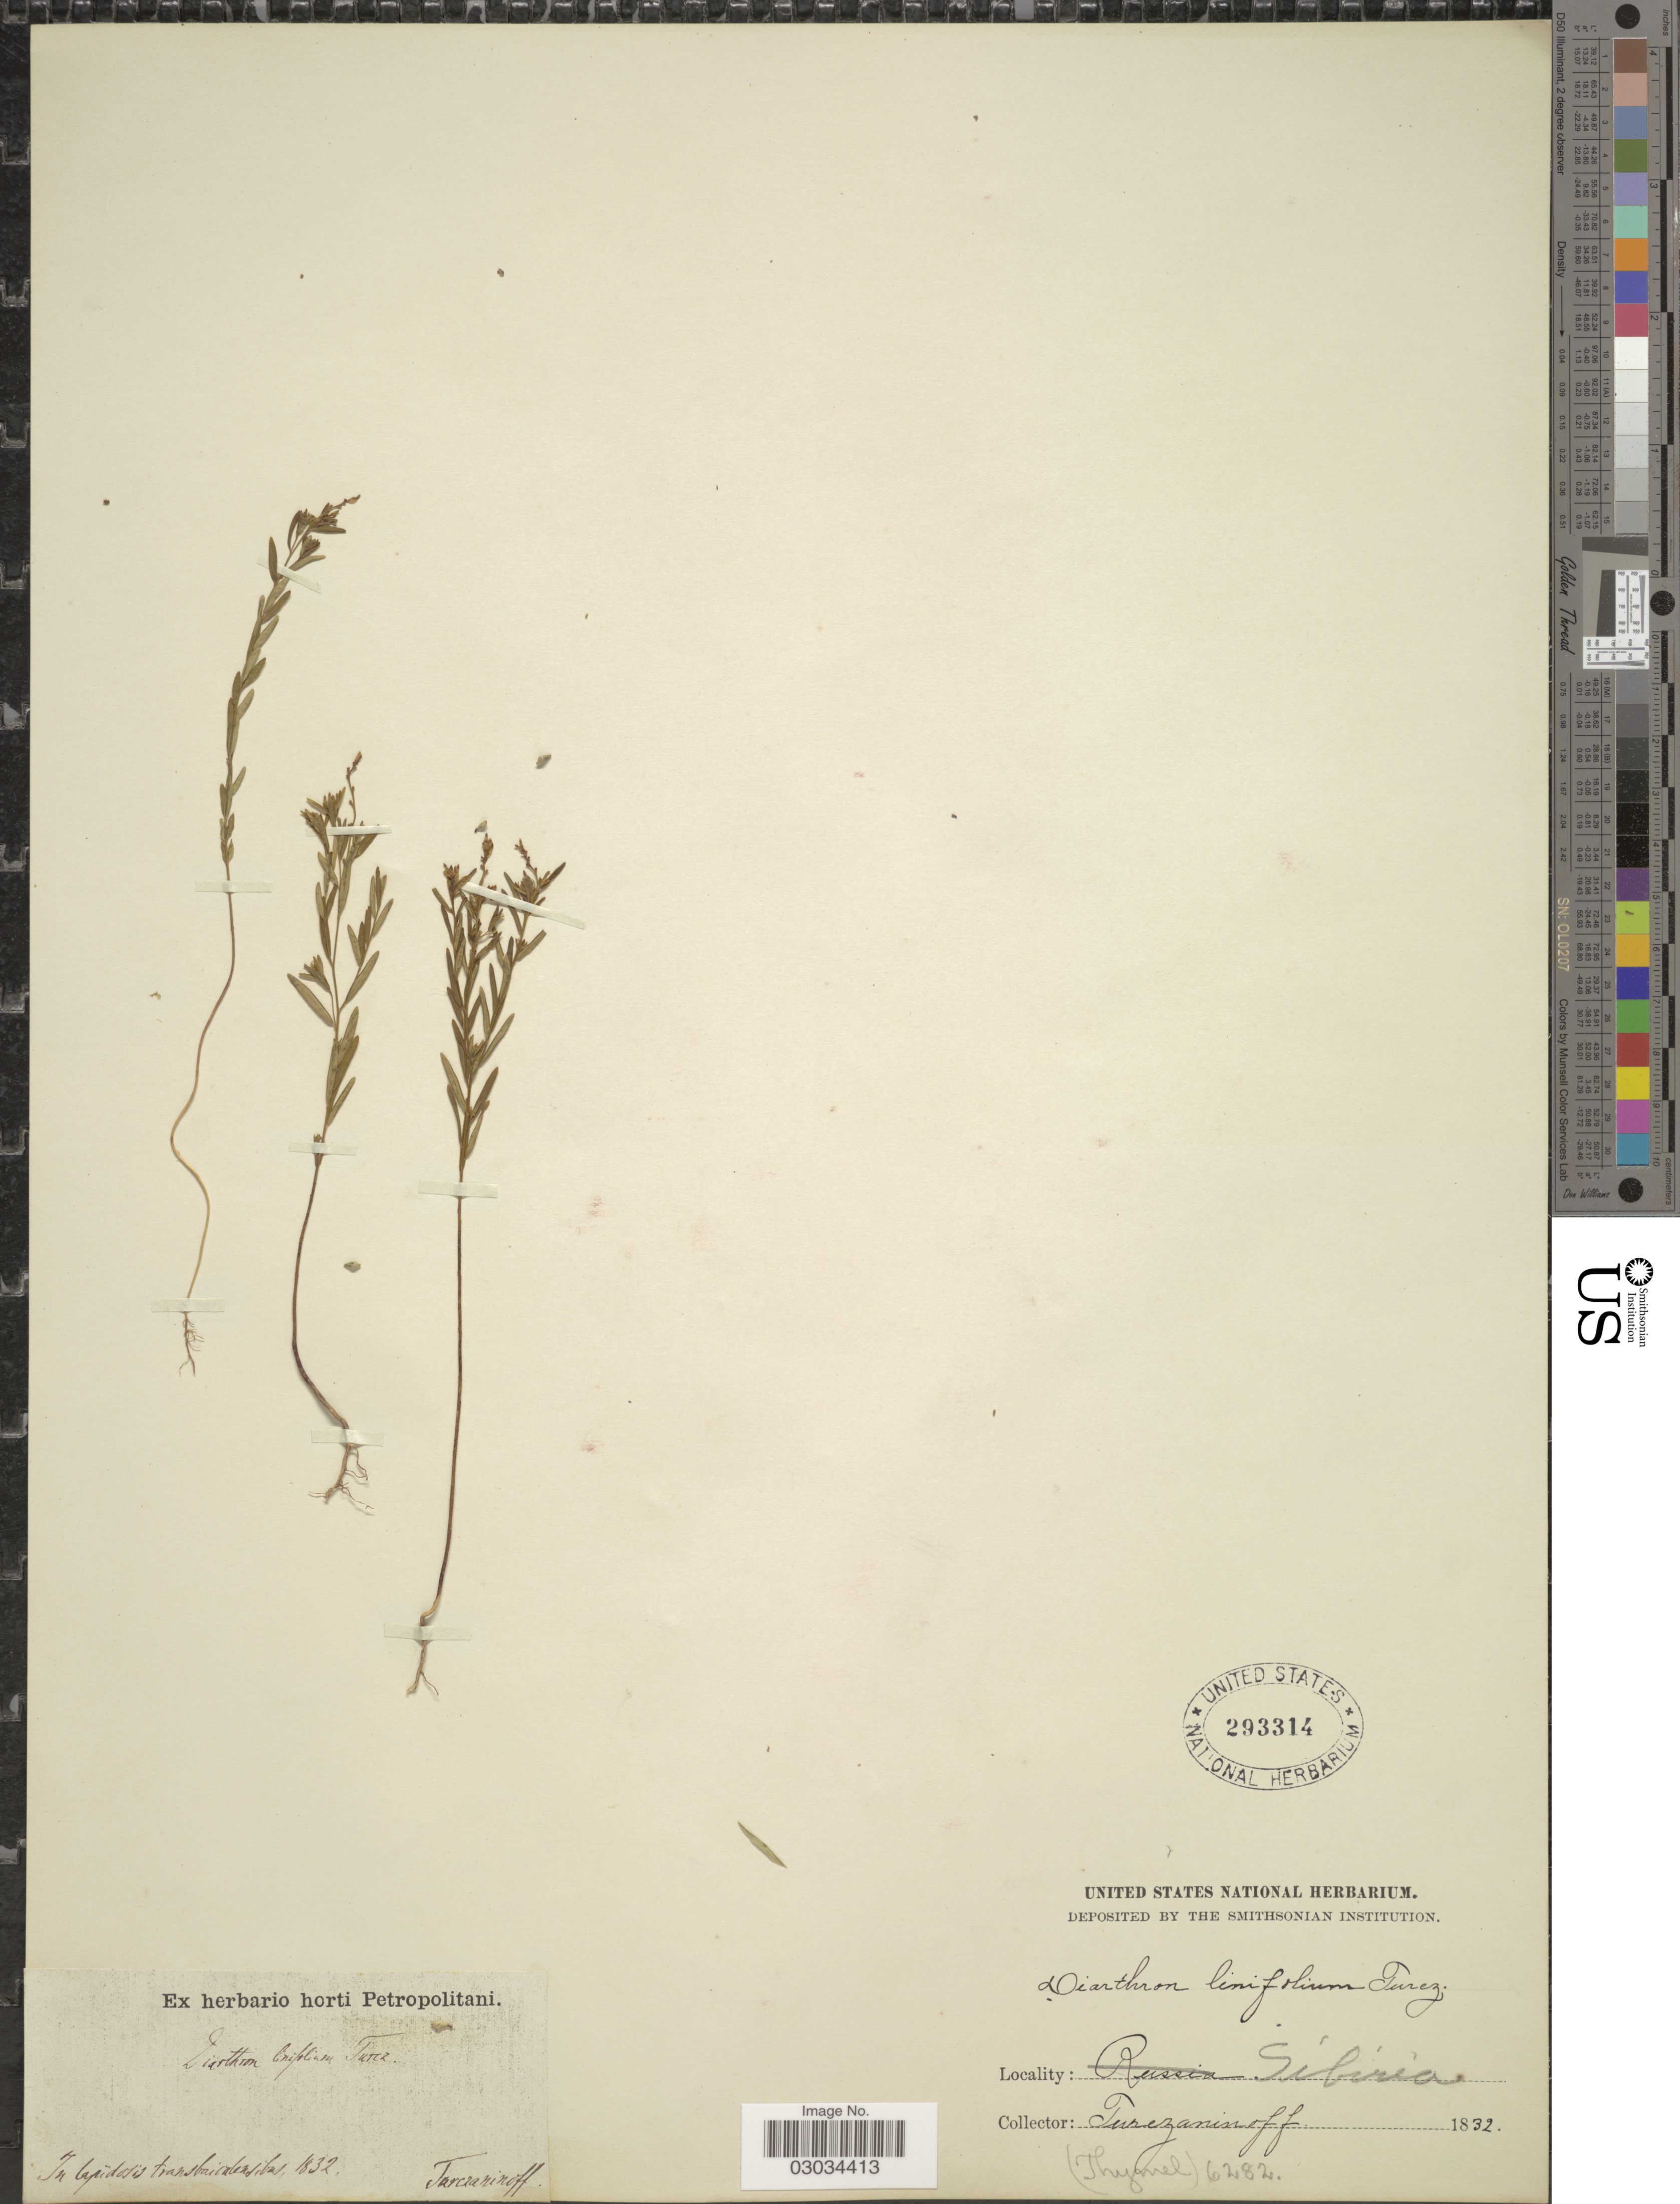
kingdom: Plantae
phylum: Tracheophyta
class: Magnoliopsida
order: Malvales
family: Thymelaeaceae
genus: Diarthron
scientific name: Diarthron linifolium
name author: Turcz.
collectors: N. Turczaninow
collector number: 6282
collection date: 1832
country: Russian Federation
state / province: Zabaykalsky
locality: Sibiria. In Capidosis transbaicalensibus.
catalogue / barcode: US 293314